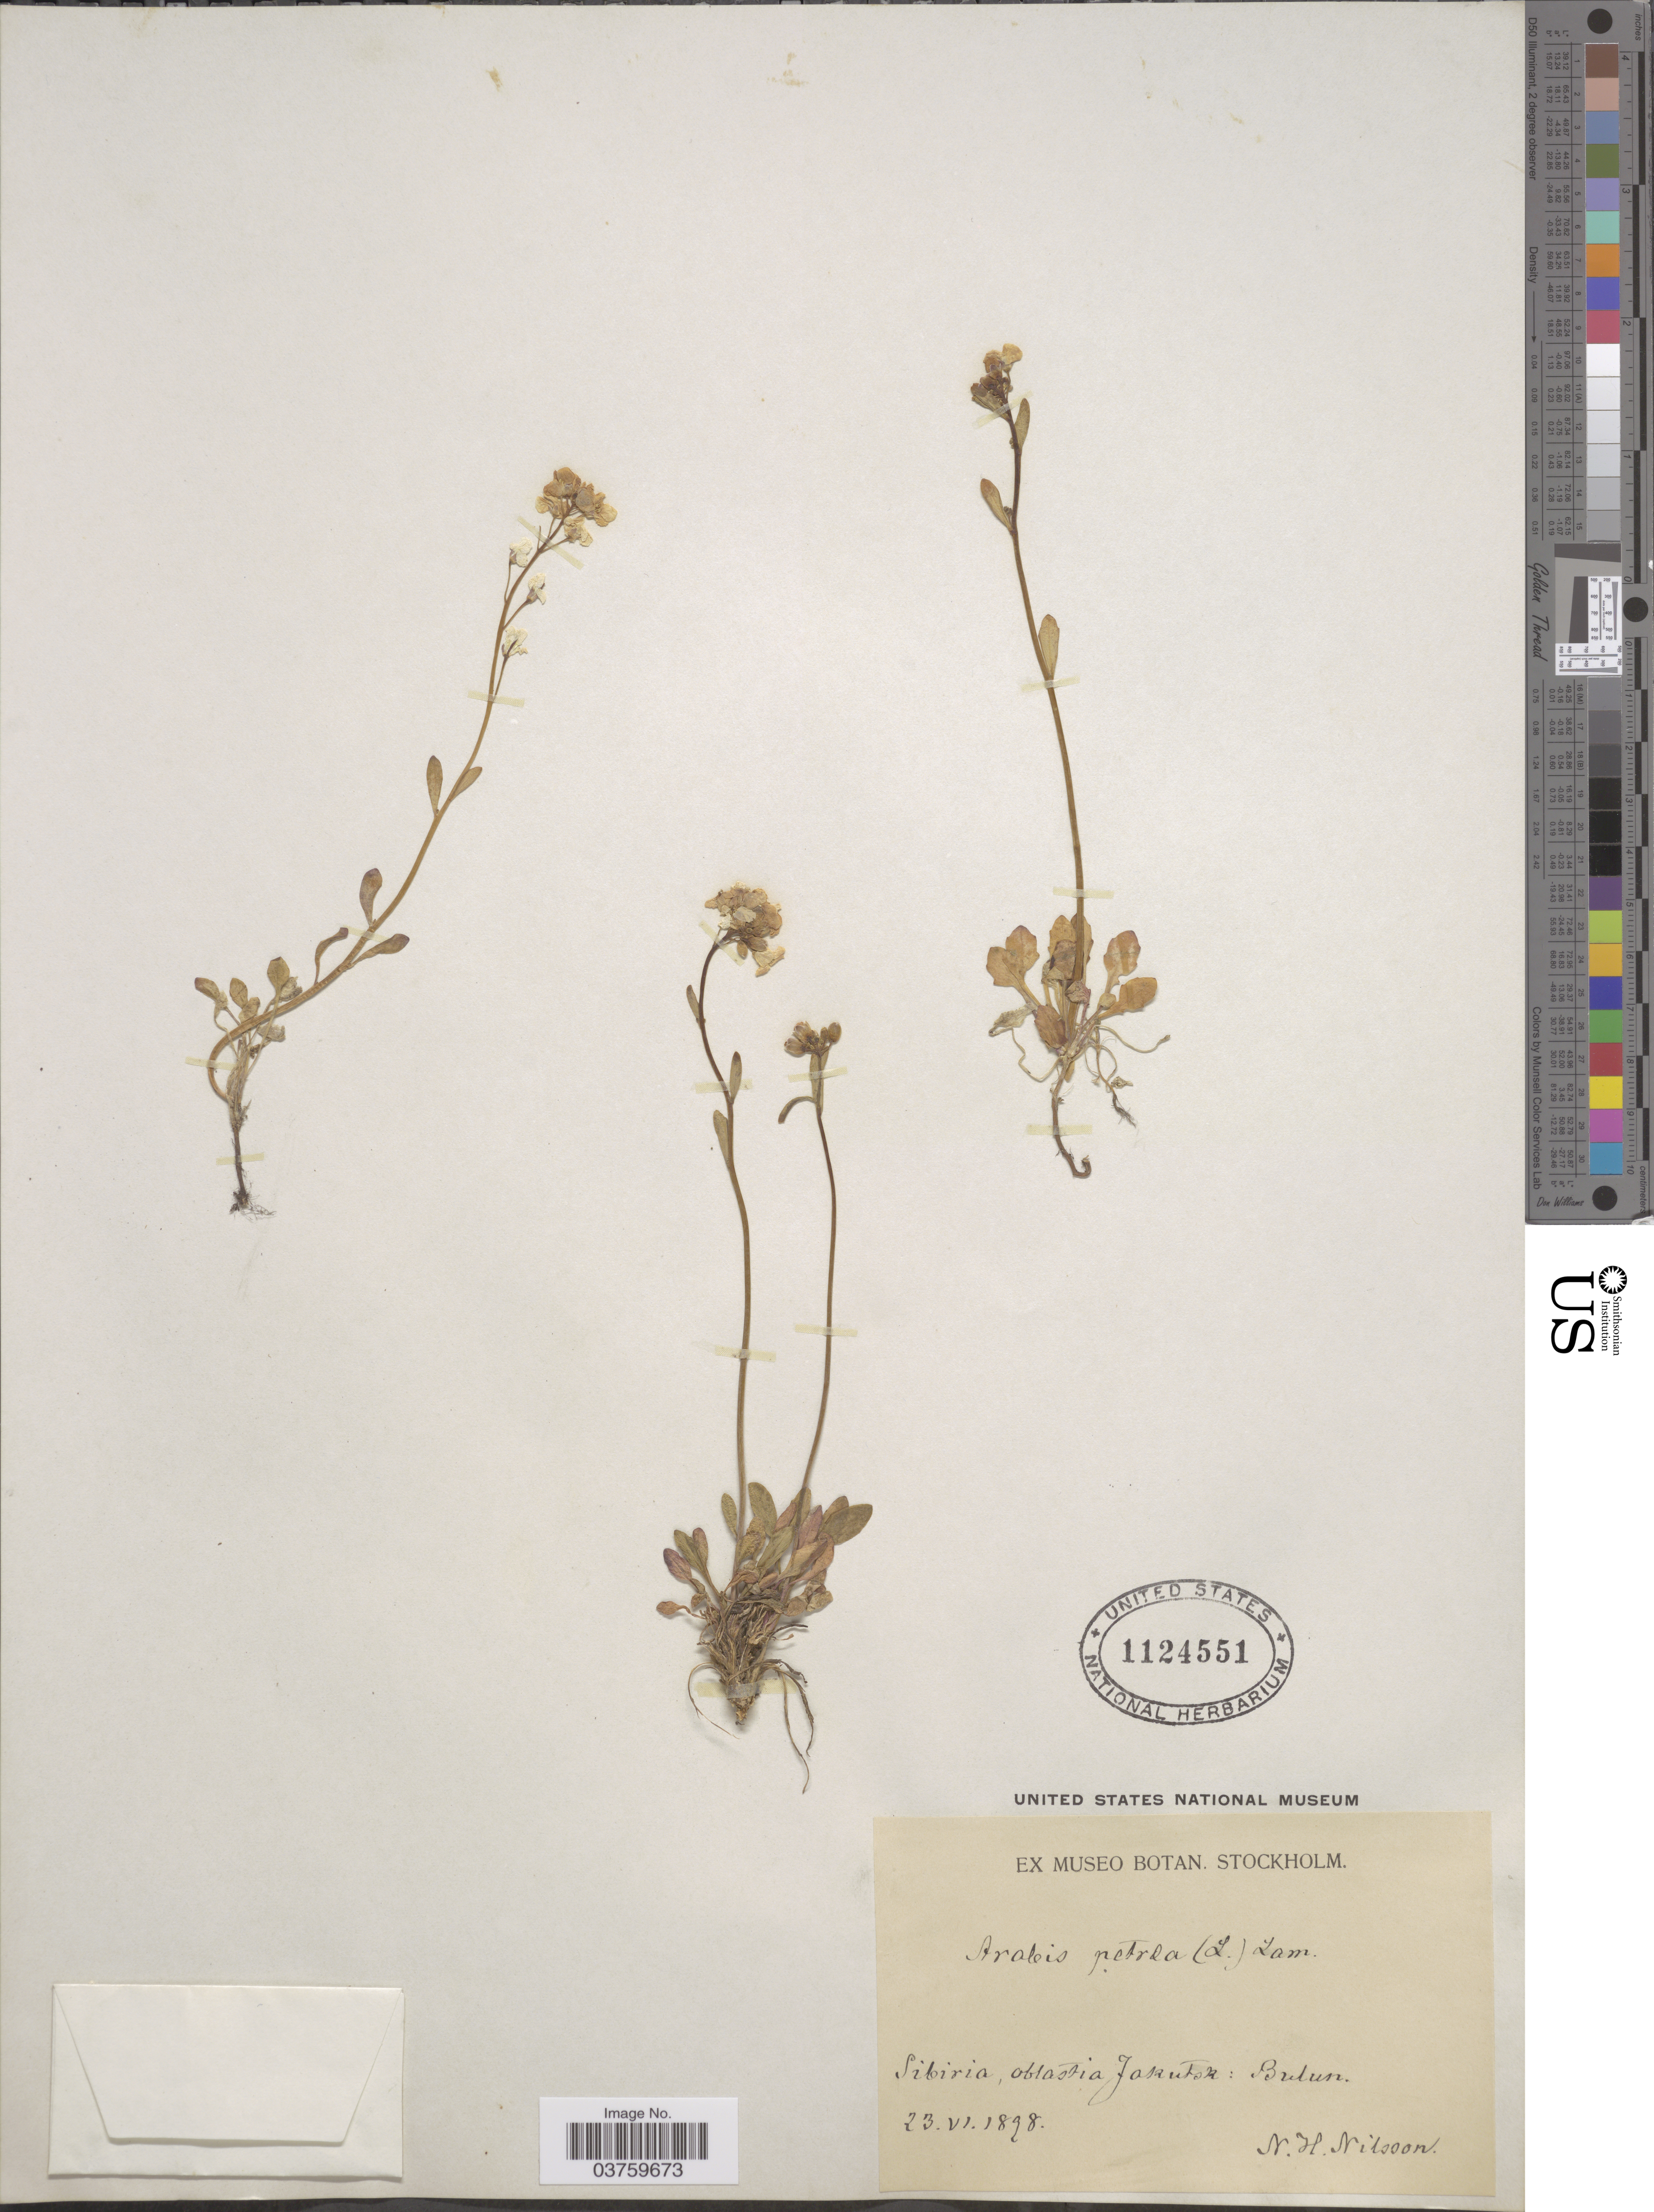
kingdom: Plantae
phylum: Tracheophyta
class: Magnoliopsida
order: Brassicales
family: Brassicaceae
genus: Arabis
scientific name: Arabis petraea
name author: (L.) Lam.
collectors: N. H. Nilsson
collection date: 1898-06-23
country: Russian Federation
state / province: Sakha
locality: Sibiria, oblastia Jakutsk: Bulun.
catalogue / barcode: US 1124551